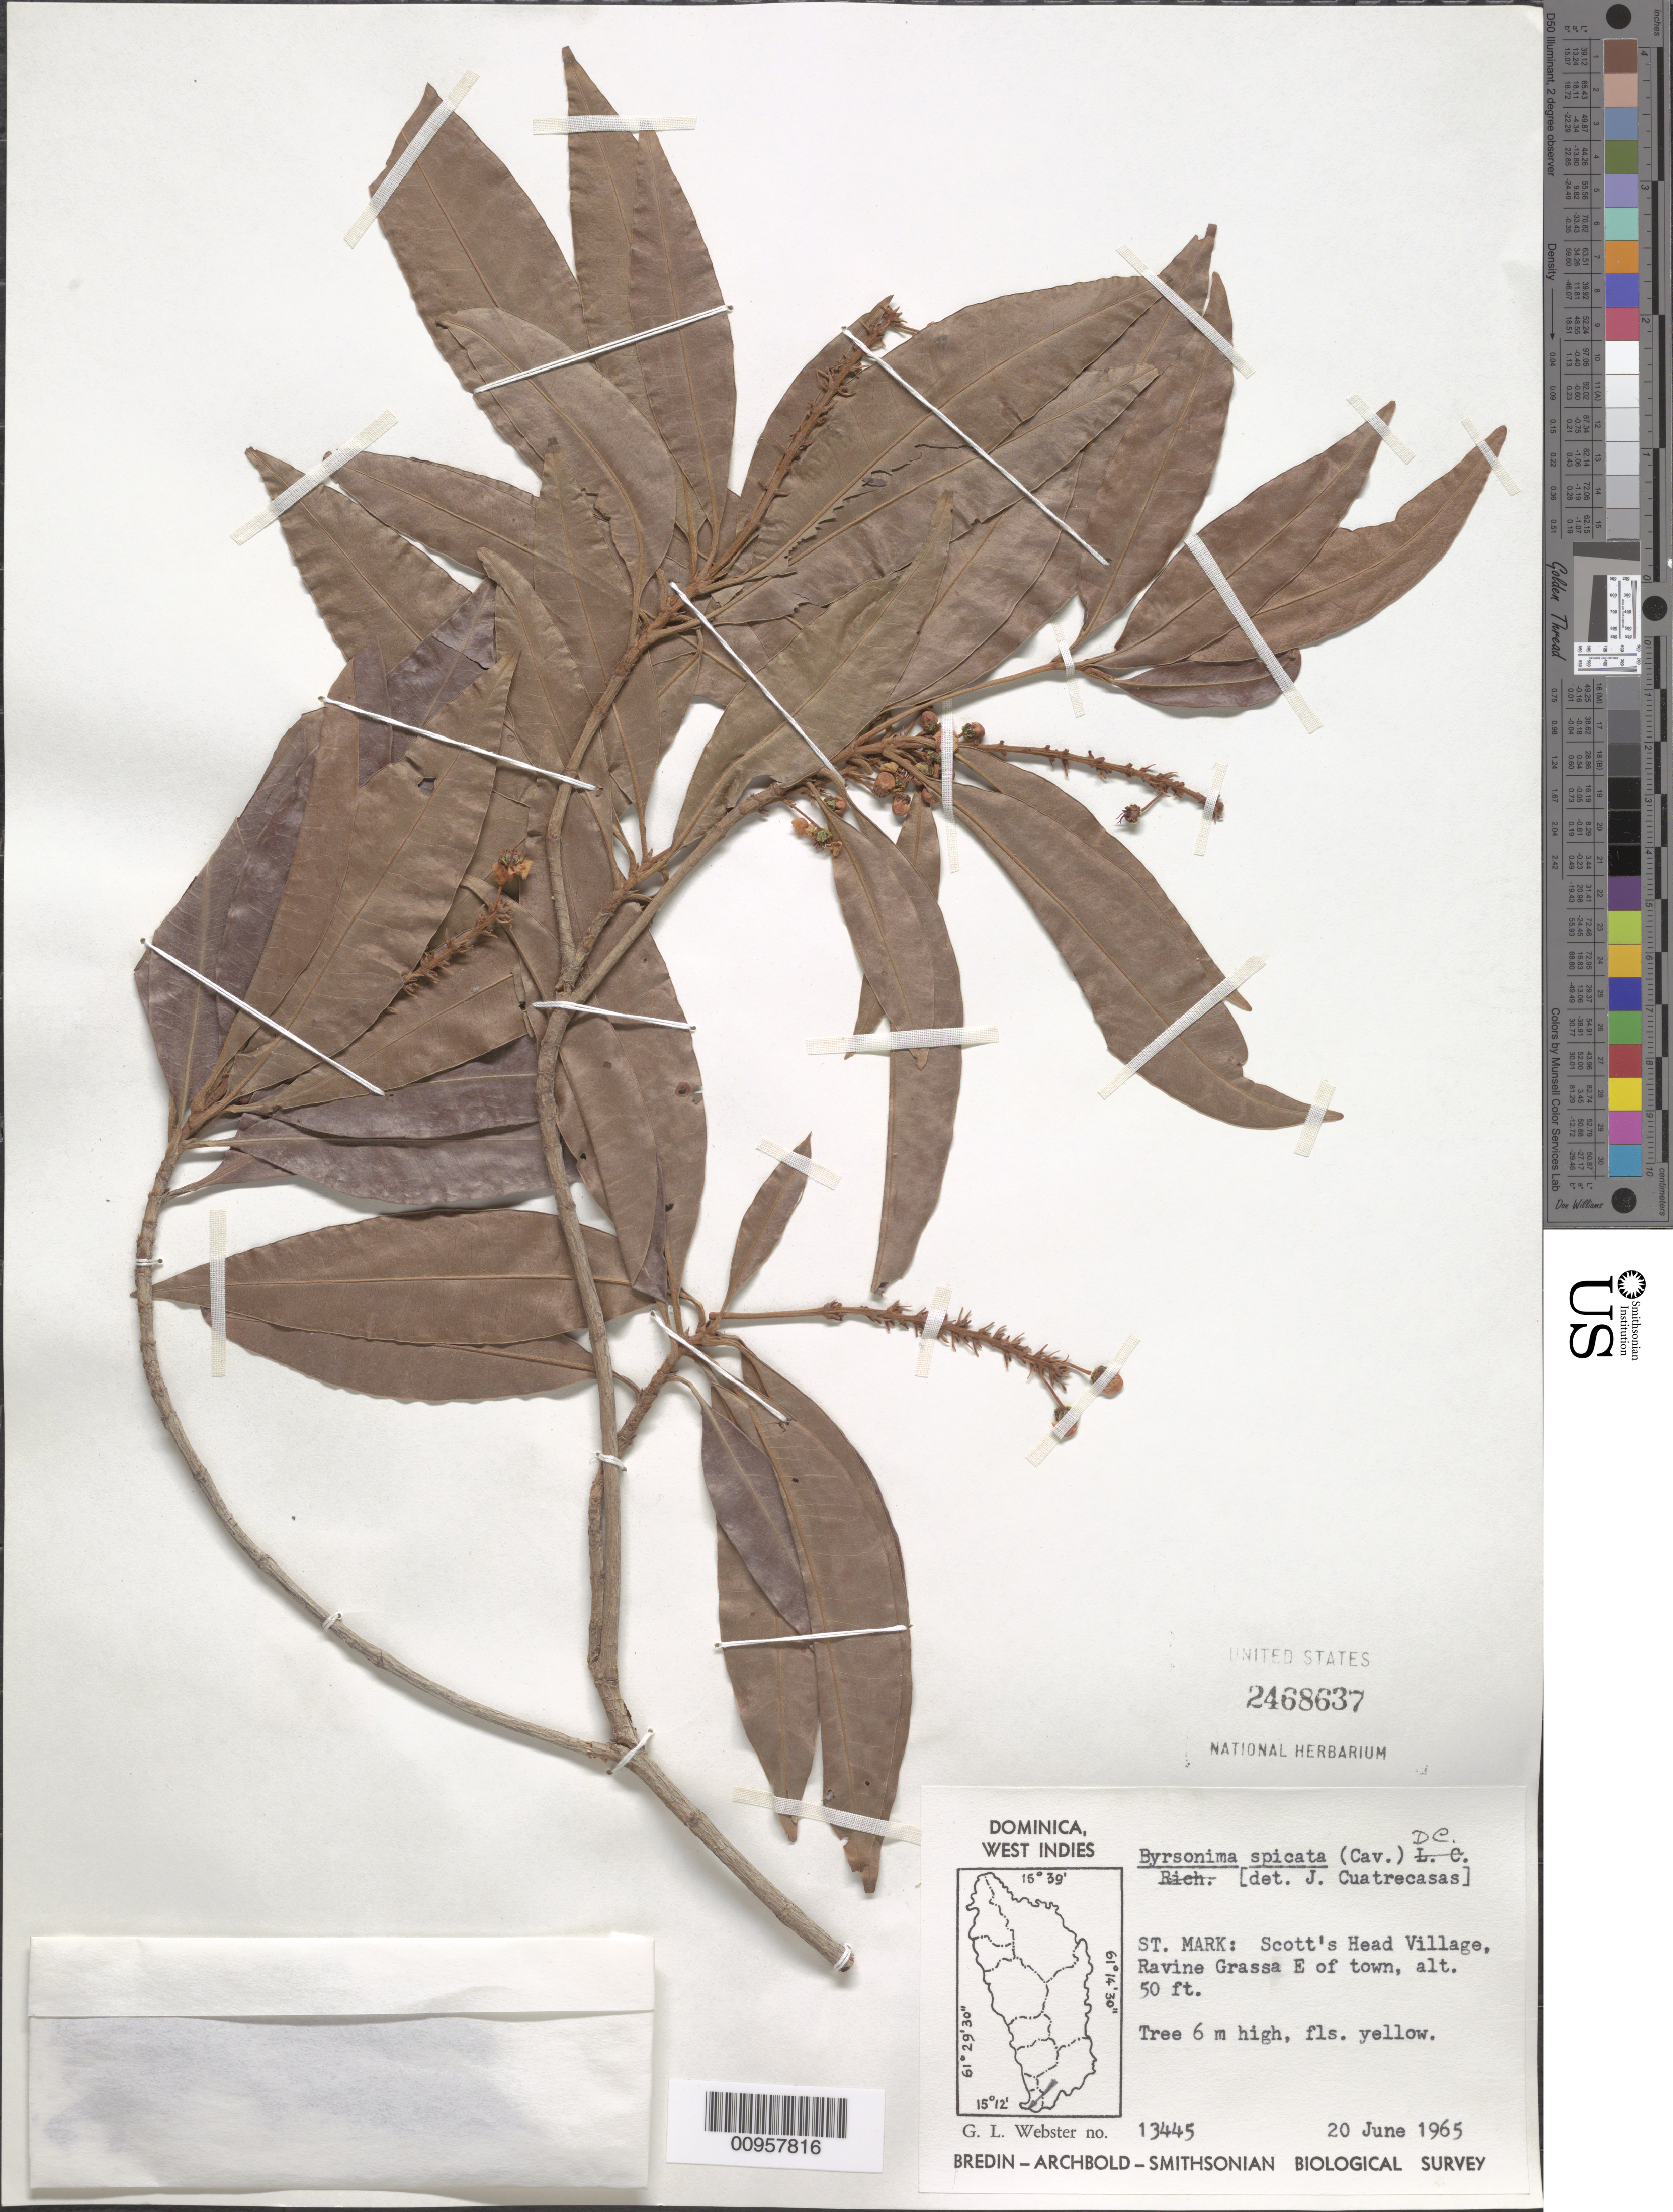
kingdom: Plantae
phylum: Tracheophyta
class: Magnoliopsida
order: Malpighiales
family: Malpighiaceae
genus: Byrsonima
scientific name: Byrsonima spicata (Cav.) DC.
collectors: G. L. Webster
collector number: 13445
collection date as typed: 20 Jun 1965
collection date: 1965-06-20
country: Dominica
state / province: St. Mark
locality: Scott's Head Village, Ravine Grassa, E of town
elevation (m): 15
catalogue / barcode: US 2468637